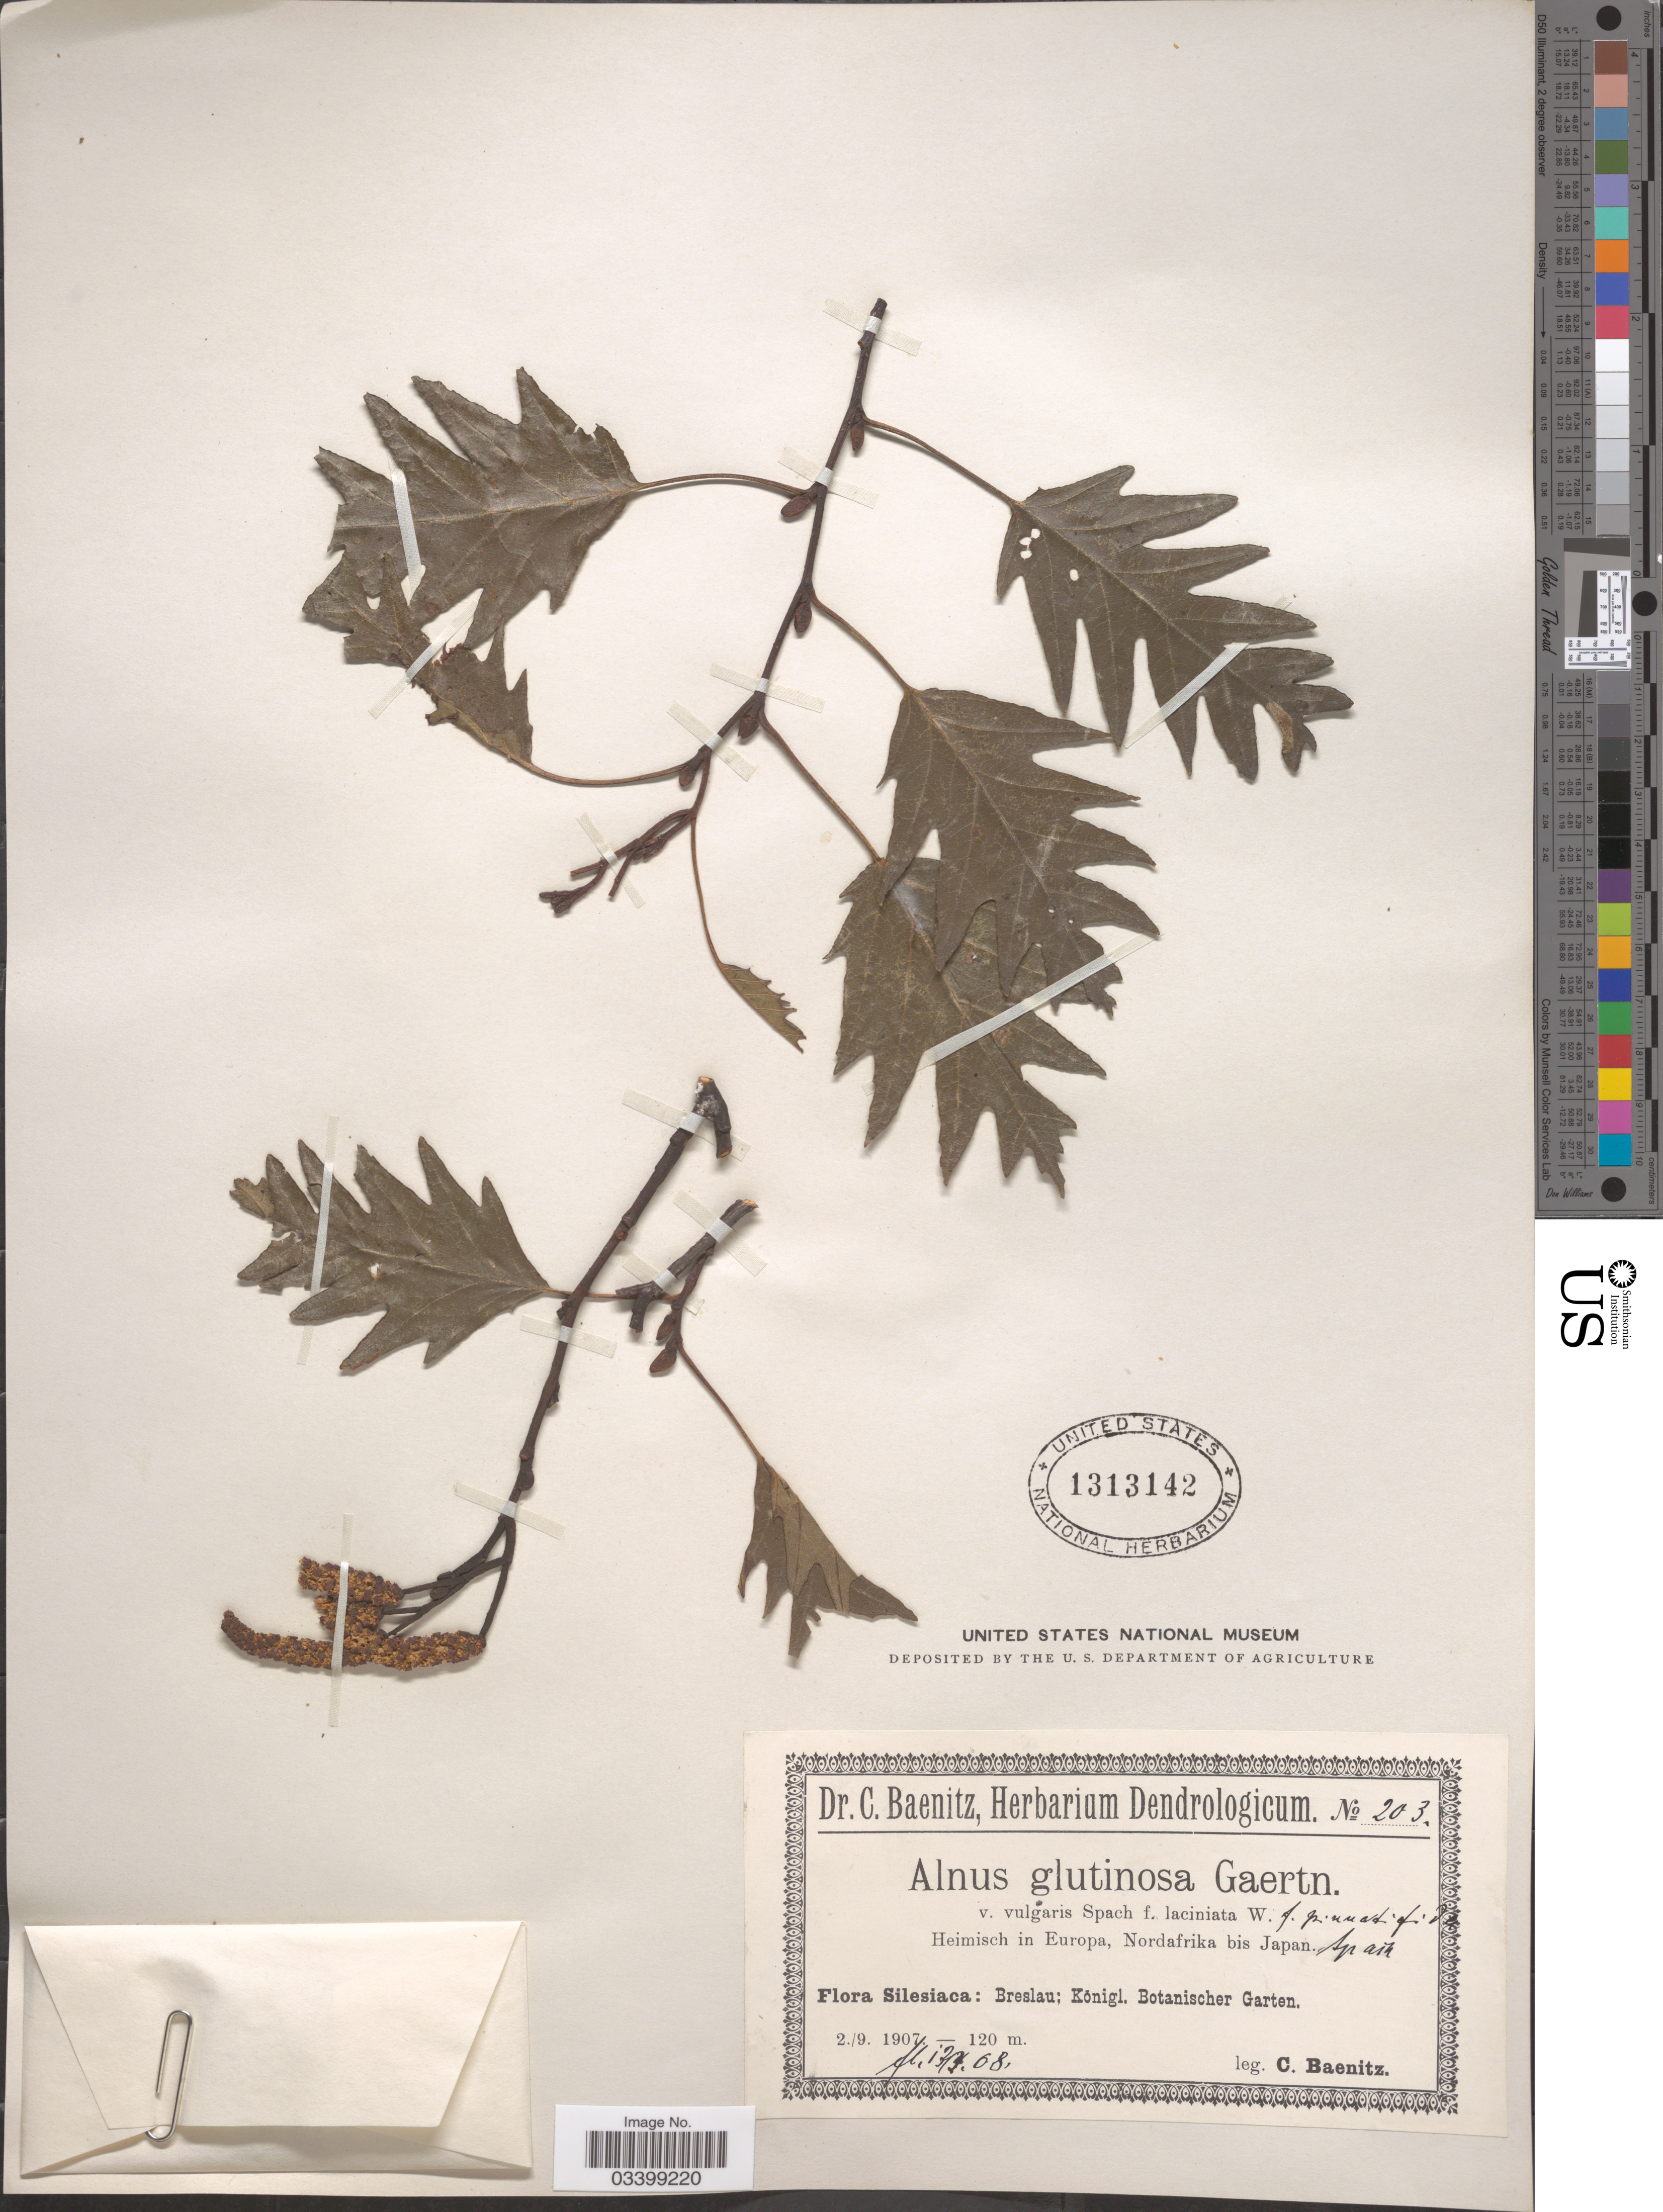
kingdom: Plantae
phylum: Tracheophyta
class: Magnoliopsida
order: Fagales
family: Betulaceae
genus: Alnus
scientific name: Alnus glutinosa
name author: (L.) Gaertn.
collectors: C. G. Baenitz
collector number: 203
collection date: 1907-09-02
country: Poland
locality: Silesiaca: Breslau; Königl. Botanischer Garten.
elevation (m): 120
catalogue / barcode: US 1313142